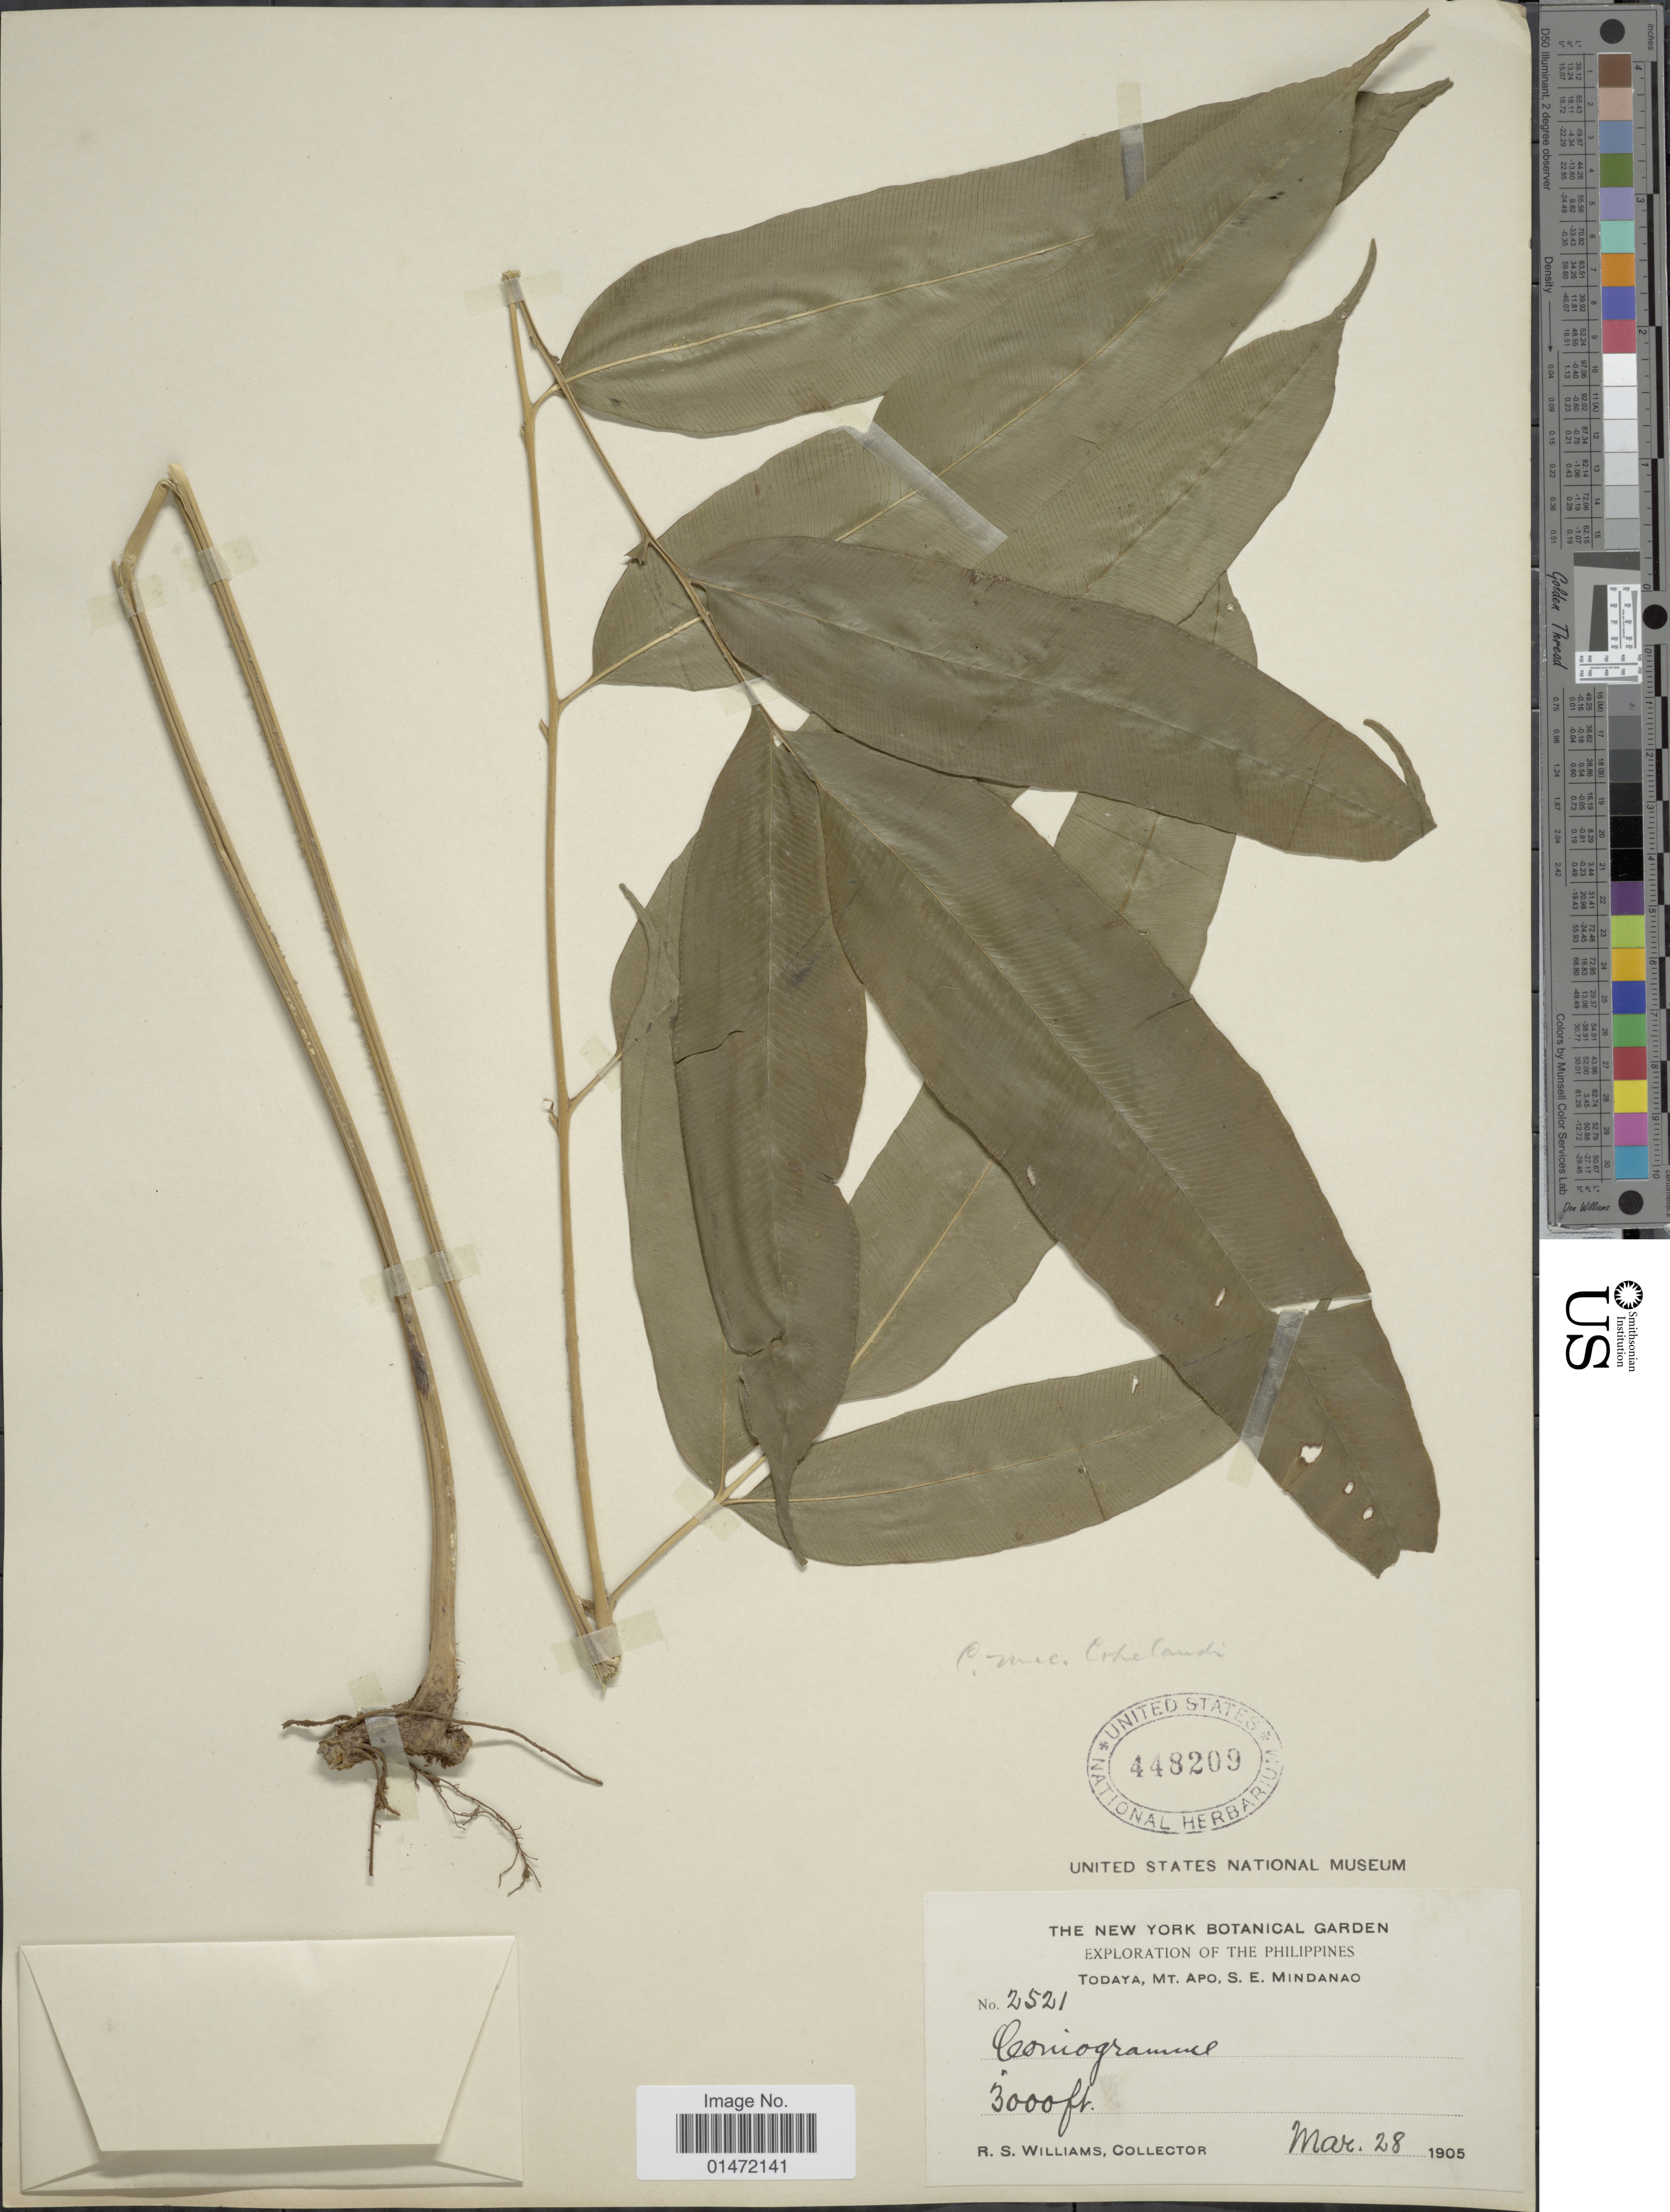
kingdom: Plantae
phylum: Tracheophyta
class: Polypodiopsida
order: Polypodiales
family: Pteridaceae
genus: Coniogramme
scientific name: Coniogramme fraxinea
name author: (D. Don) Diels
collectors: R. S. Williams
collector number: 2521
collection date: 1905-03-28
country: Philippines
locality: Todaya, Mt. Apo, S.E. Mindanao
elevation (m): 914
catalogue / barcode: US 448209